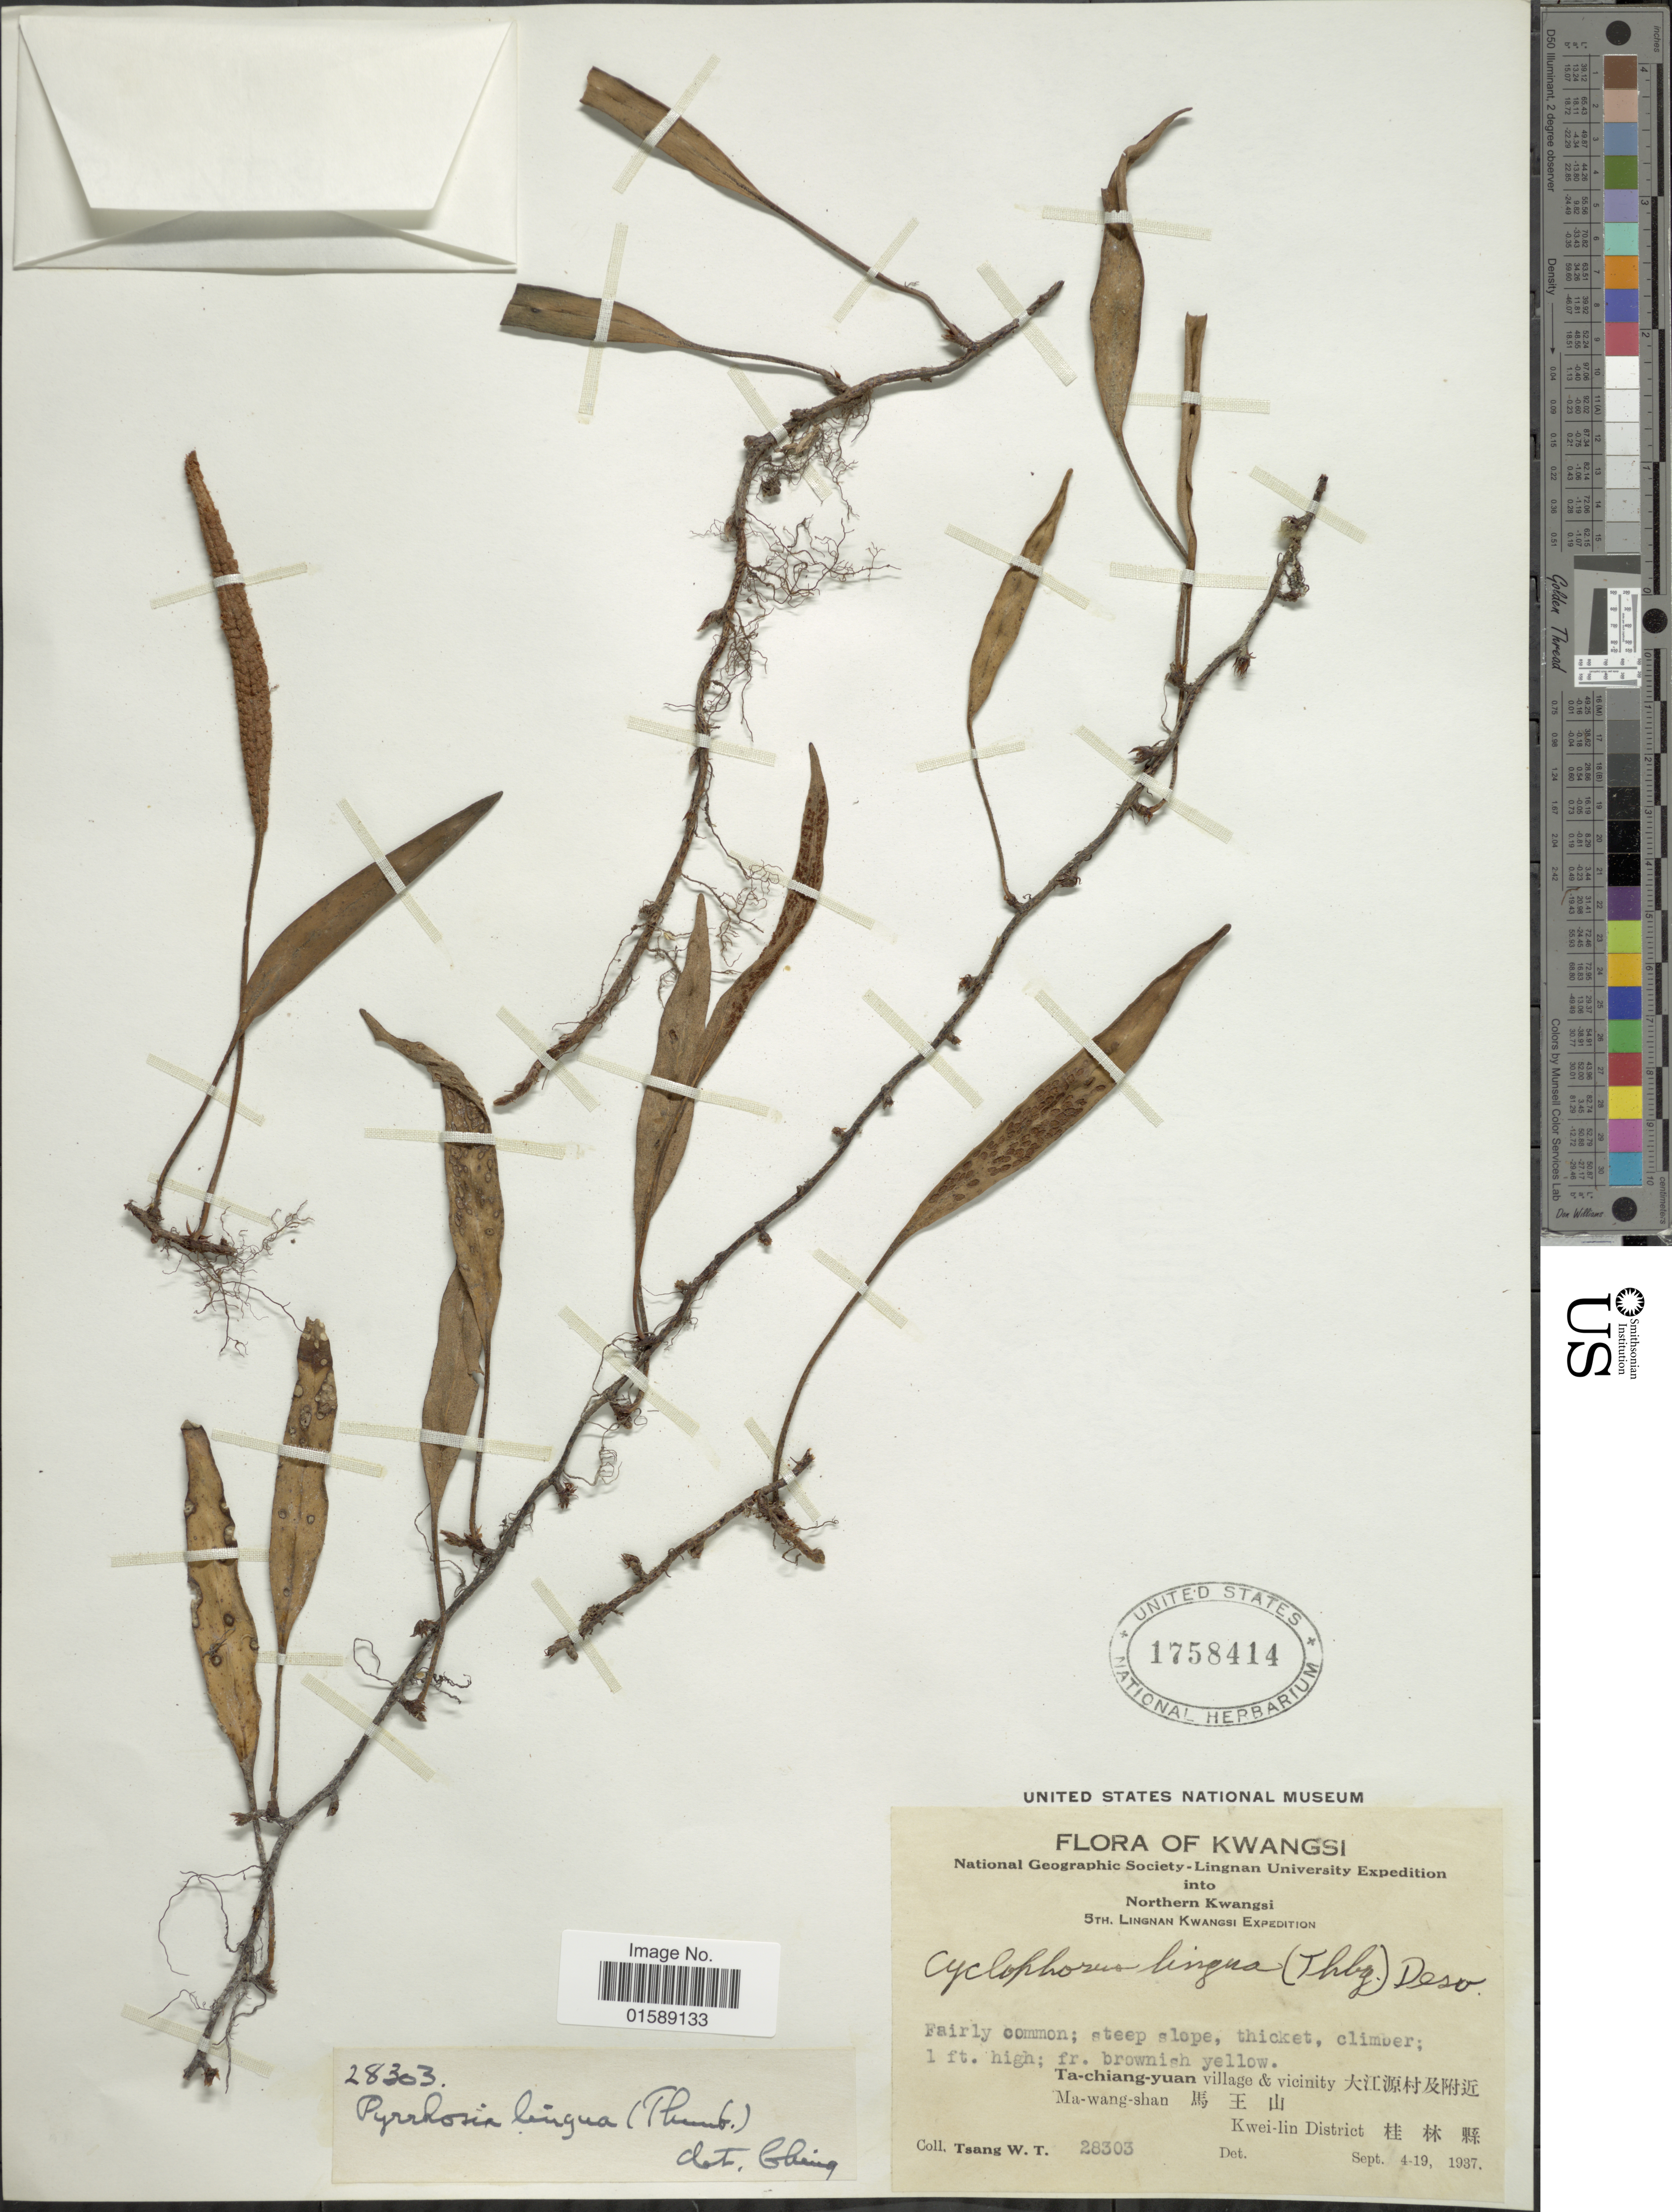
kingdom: Plantae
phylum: Tracheophyta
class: Polypodiopsida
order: Polypodiales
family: Polypodiaceae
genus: Pyrrosia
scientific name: Pyrrosia lingua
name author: (Thurb.) Farw.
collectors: W. T. Tsang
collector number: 28303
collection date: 1937-09-04/1937-09-19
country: China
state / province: Guangxi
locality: Northen Kwangsi. Ta-chiang-yuan village & vicinity. Ma-wang-shan. Kwei-lin District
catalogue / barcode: US 1758414